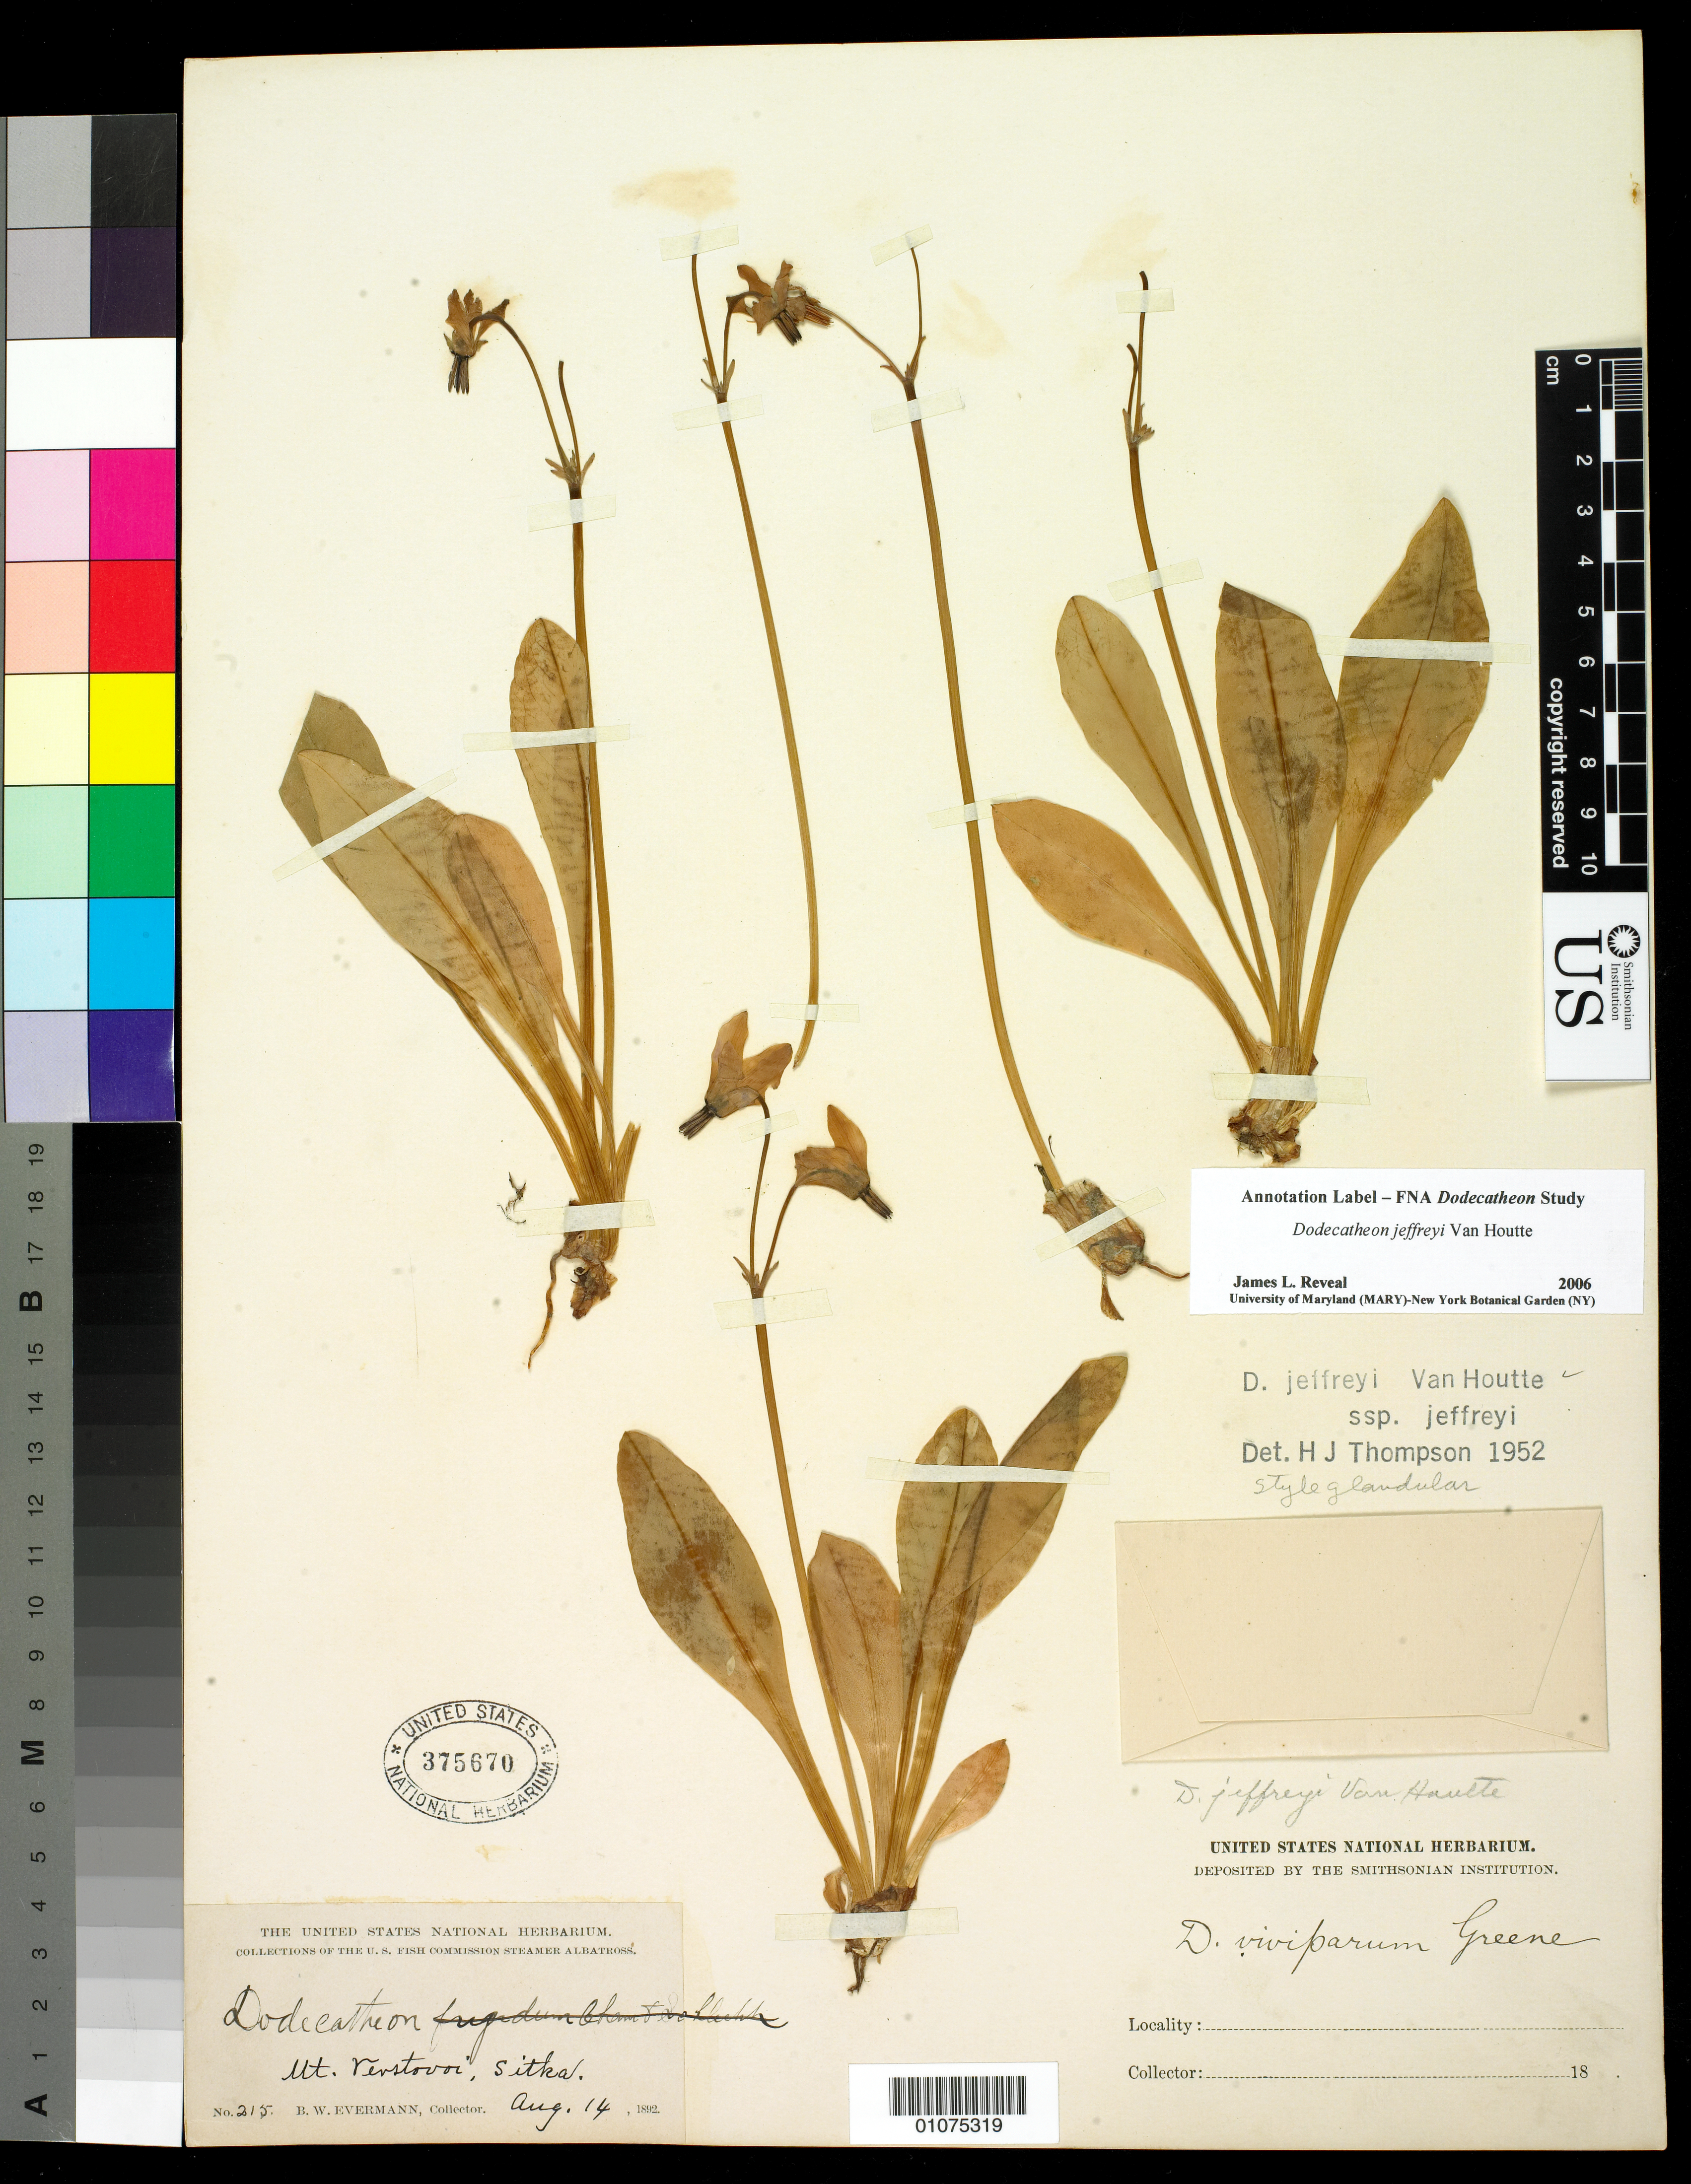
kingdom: Plantae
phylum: Tracheophyta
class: Magnoliopsida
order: Ericales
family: Primulaceae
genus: Dodecatheon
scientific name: Dodecatheon jeffreyi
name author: Van Houtte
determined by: Reveal, J. L.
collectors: B. W. Evermann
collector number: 215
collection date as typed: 14 Aug 1892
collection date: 1892-08-14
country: United States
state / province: Alaska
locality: Sitka, Mt. Verstovoi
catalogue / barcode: US 375670